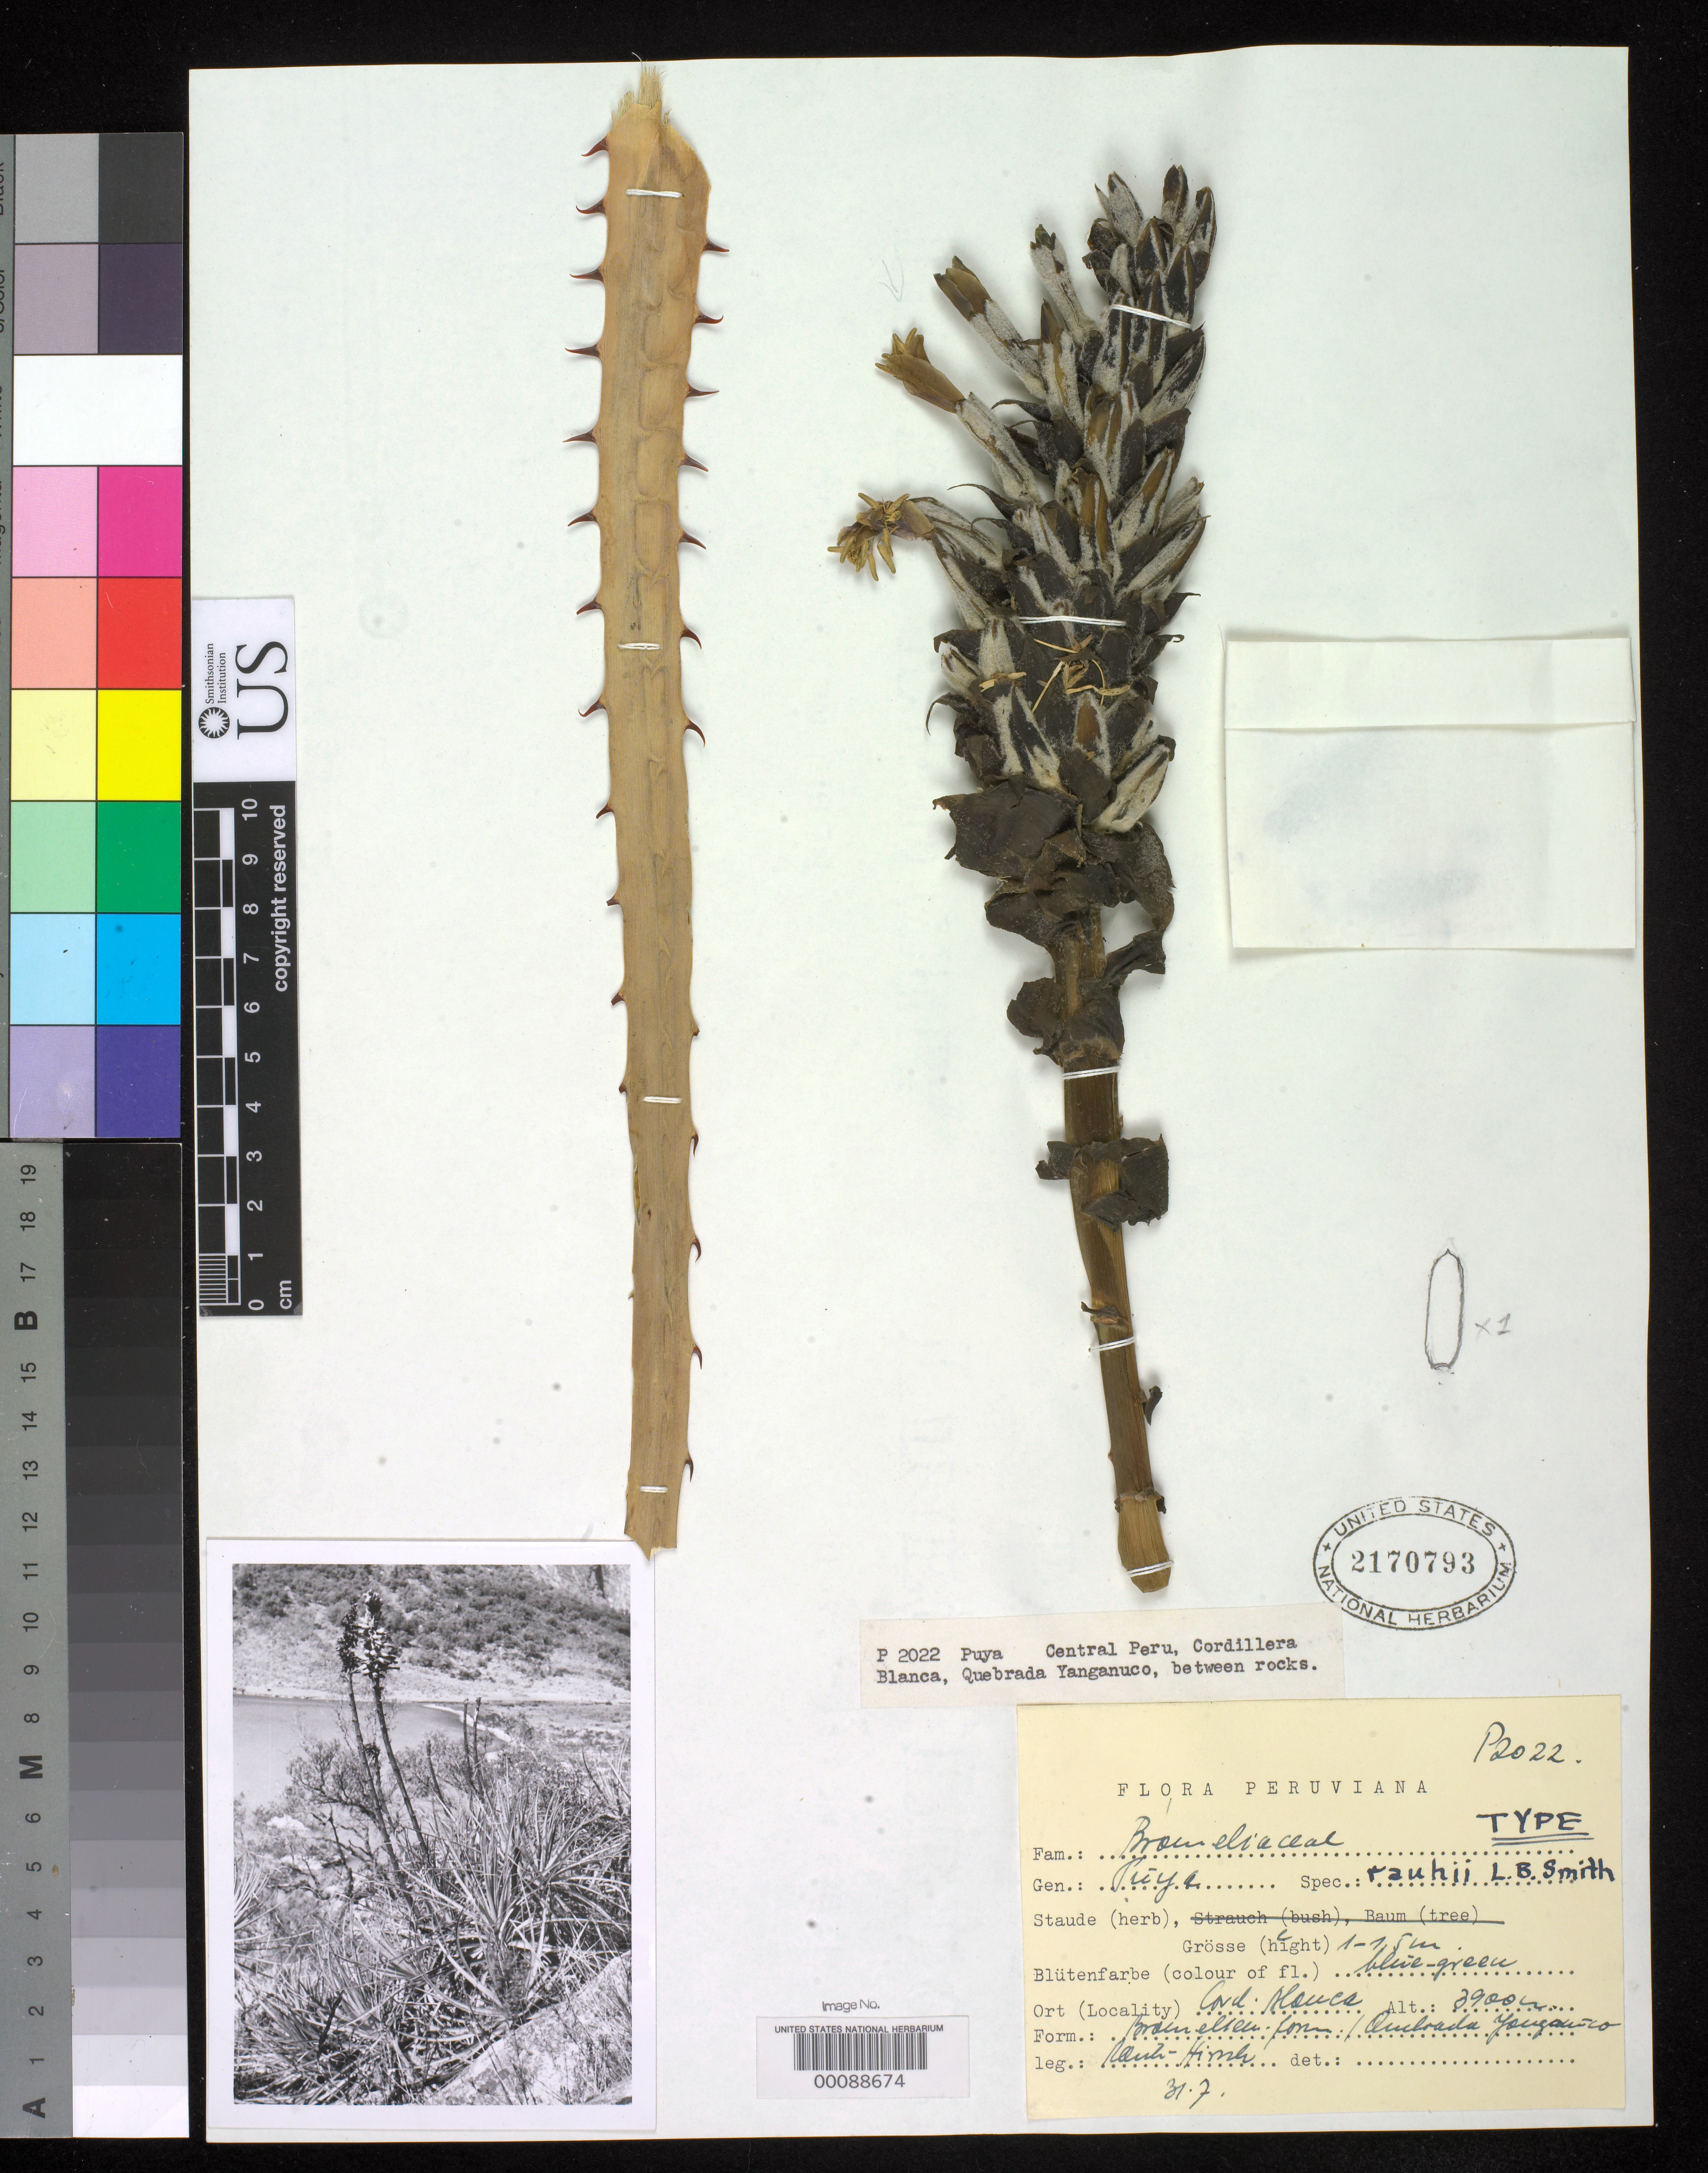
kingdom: Plantae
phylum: Tracheophyta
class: Liliopsida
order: Poales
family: Bromeliaceae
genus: Puya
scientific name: Puya rauhii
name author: L.B. Sm.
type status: Holotype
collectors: W. Rauh & G. Hirsch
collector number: P 2022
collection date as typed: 31 Jul 1954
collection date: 1954-07-31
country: Peru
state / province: Ancash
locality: Quebrada Yanganuco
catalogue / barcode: US 2170793